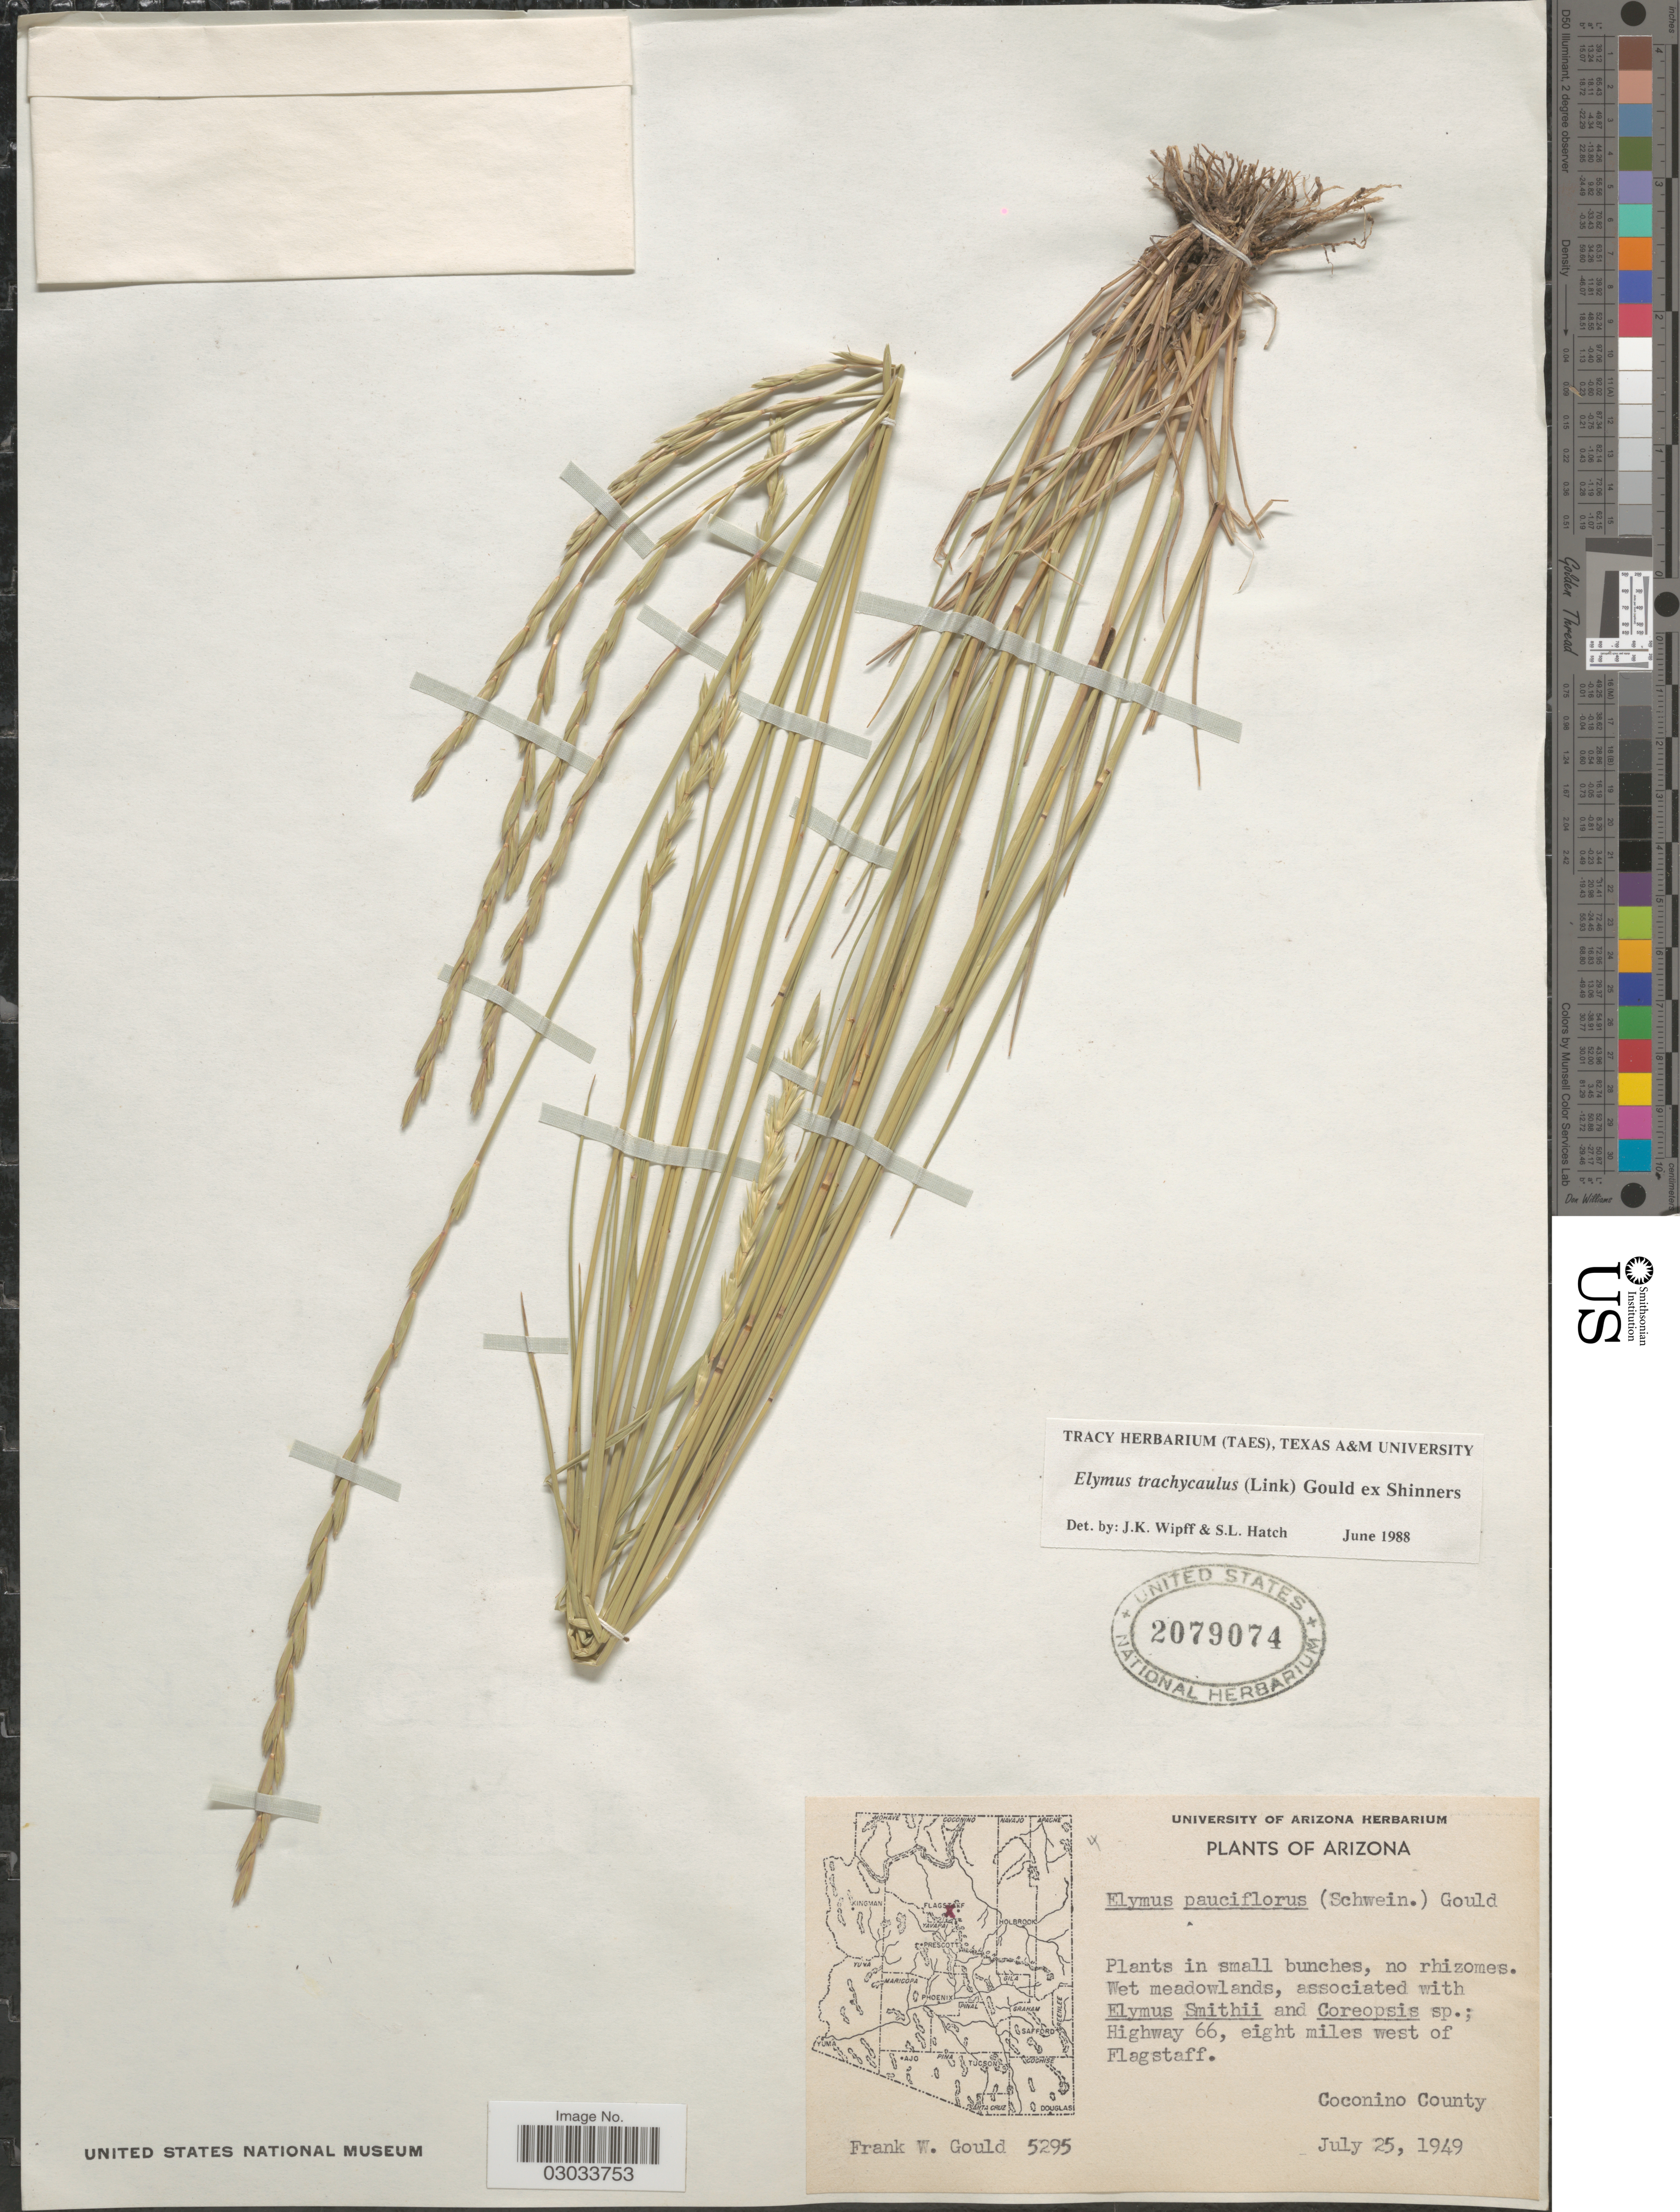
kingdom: Plantae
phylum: Tracheophyta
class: Liliopsida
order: Poales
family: Poaceae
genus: Elymus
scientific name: Elymus trachycaulus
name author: (Link) Gould ex Shinners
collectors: F. W. Gould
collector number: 5295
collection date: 1949-07-25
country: United States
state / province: Arizona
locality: Highway 66, eight miles west of Flagstaff. Coconino County.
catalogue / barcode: US 2079074